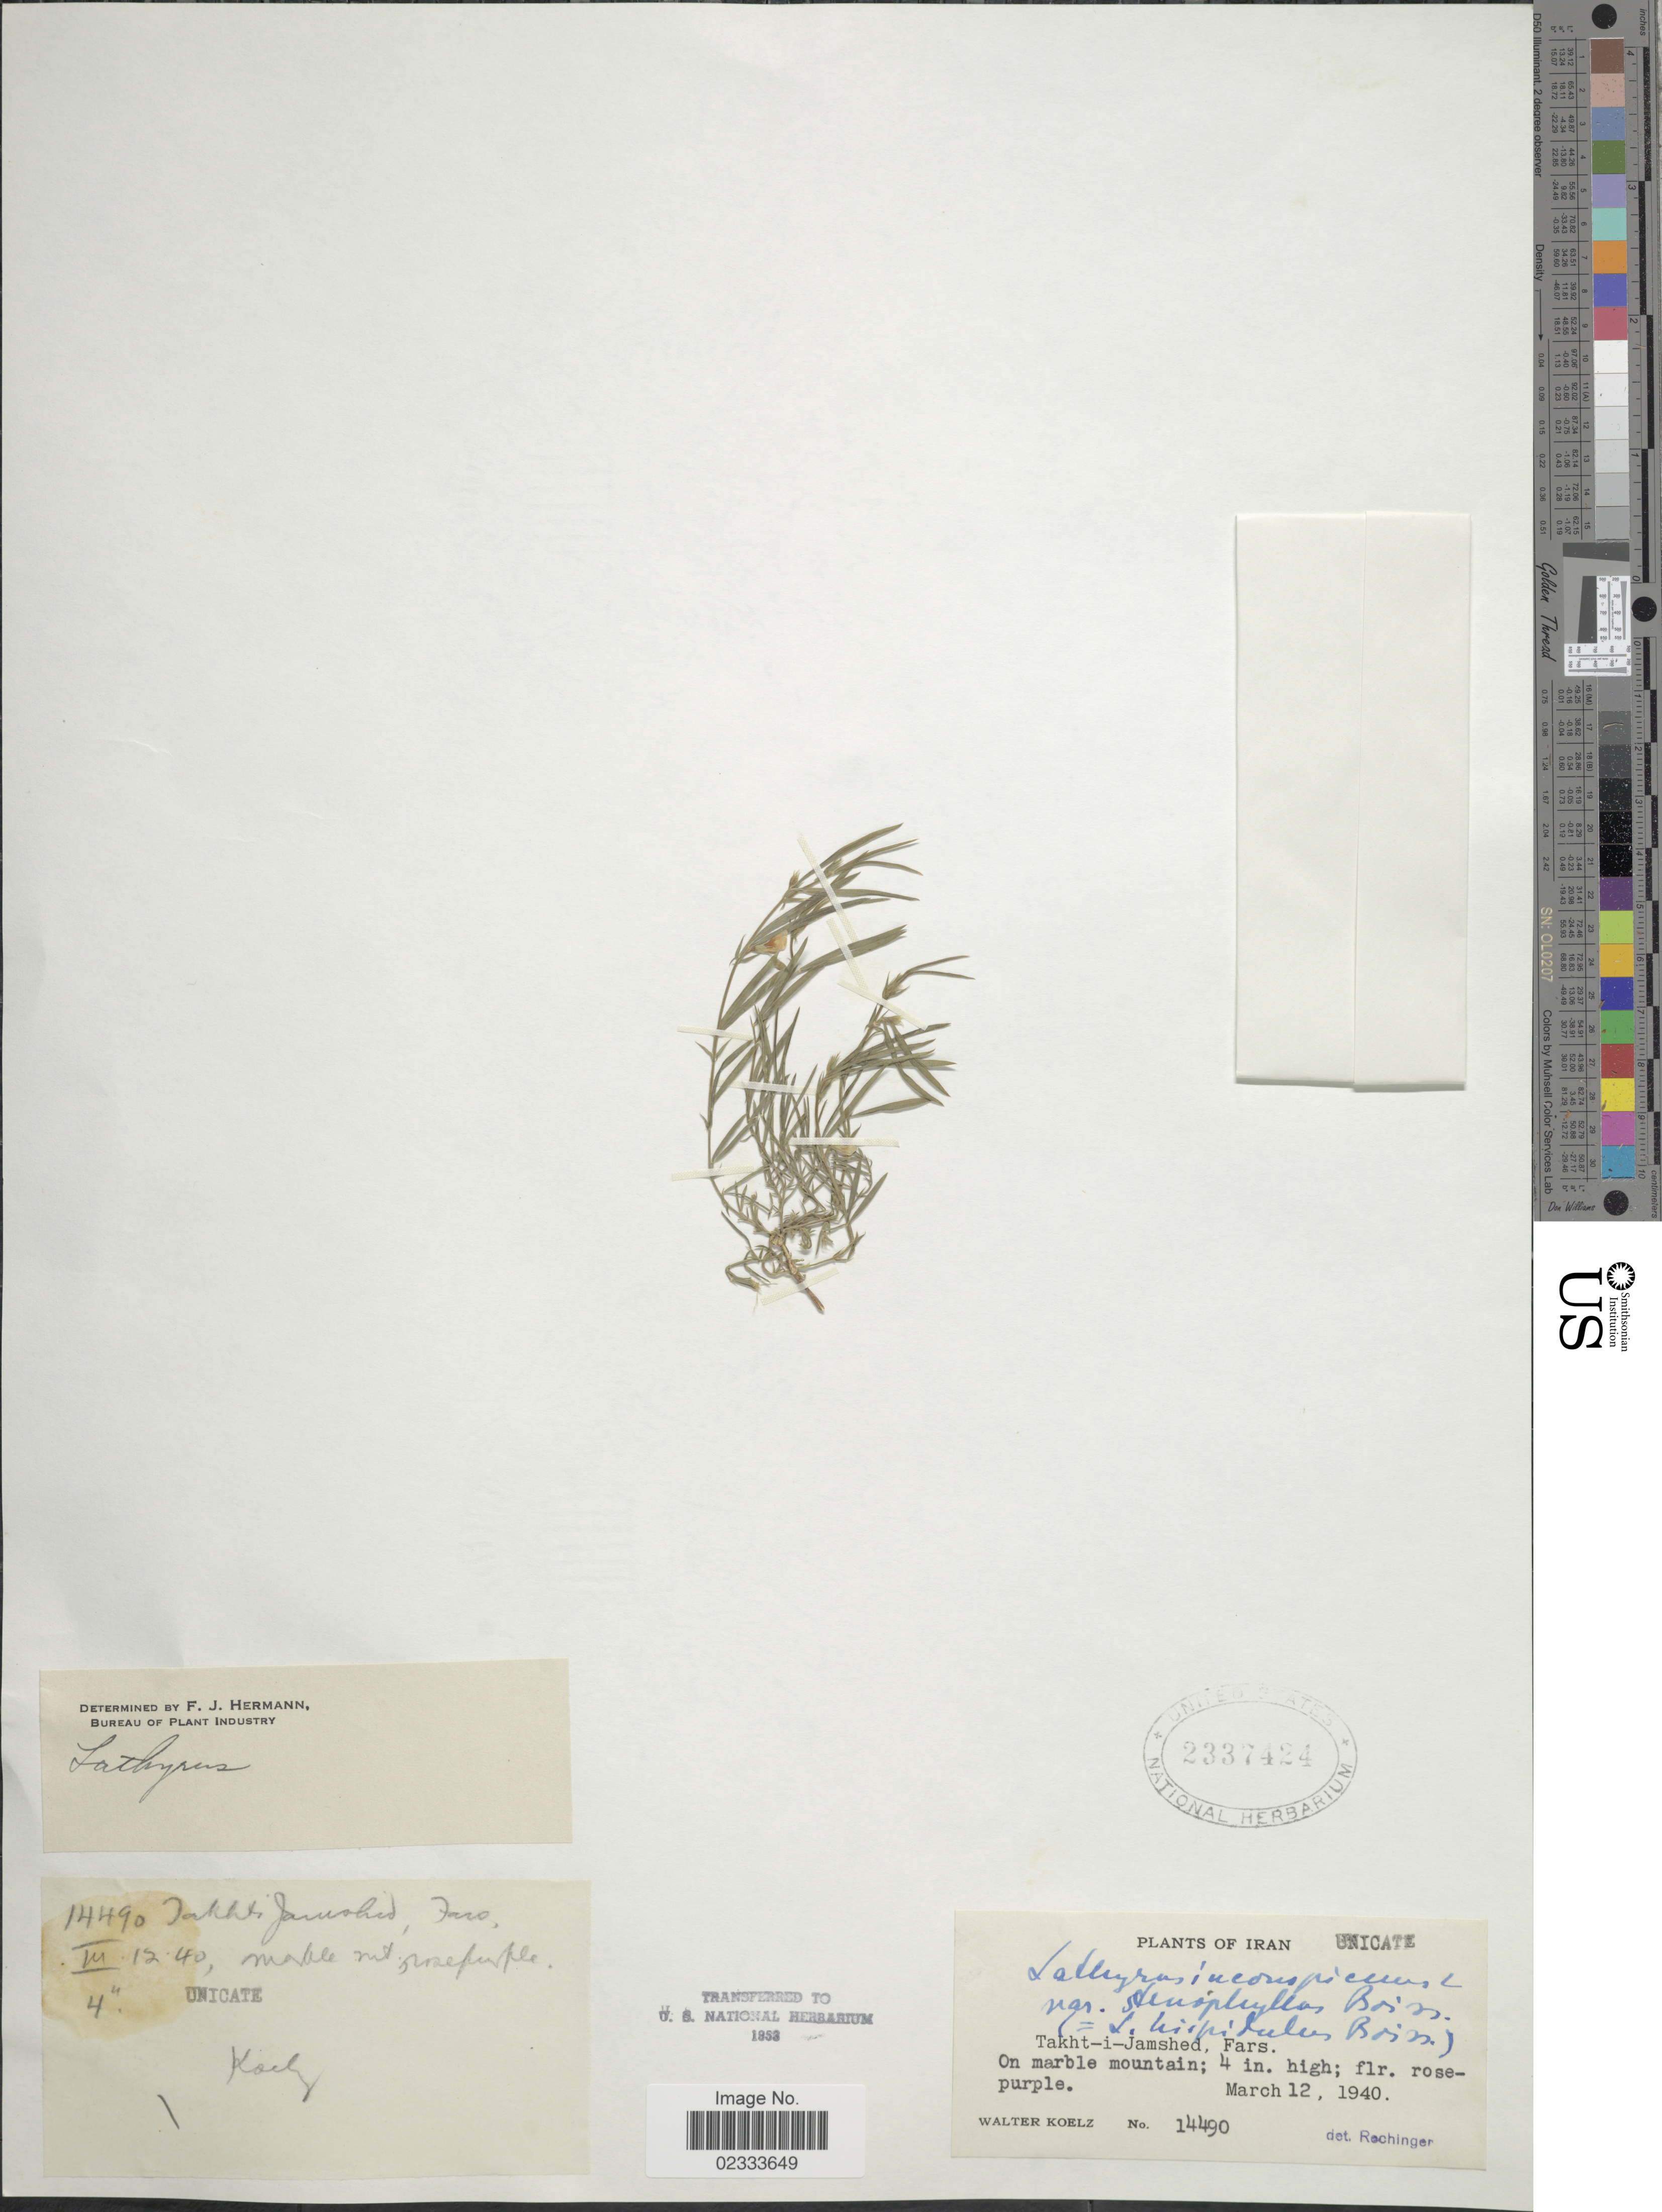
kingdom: Plantae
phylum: Tracheophyta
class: Magnoliopsida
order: Fabales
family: Fabaceae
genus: Lathyrus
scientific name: Lathyrus inconspicuus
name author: L.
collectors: W. N. Koelz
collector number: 14490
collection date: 1940-03-12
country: Iran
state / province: Fars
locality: Takht-i-Jamshed, on marble mountain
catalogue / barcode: US 2337424